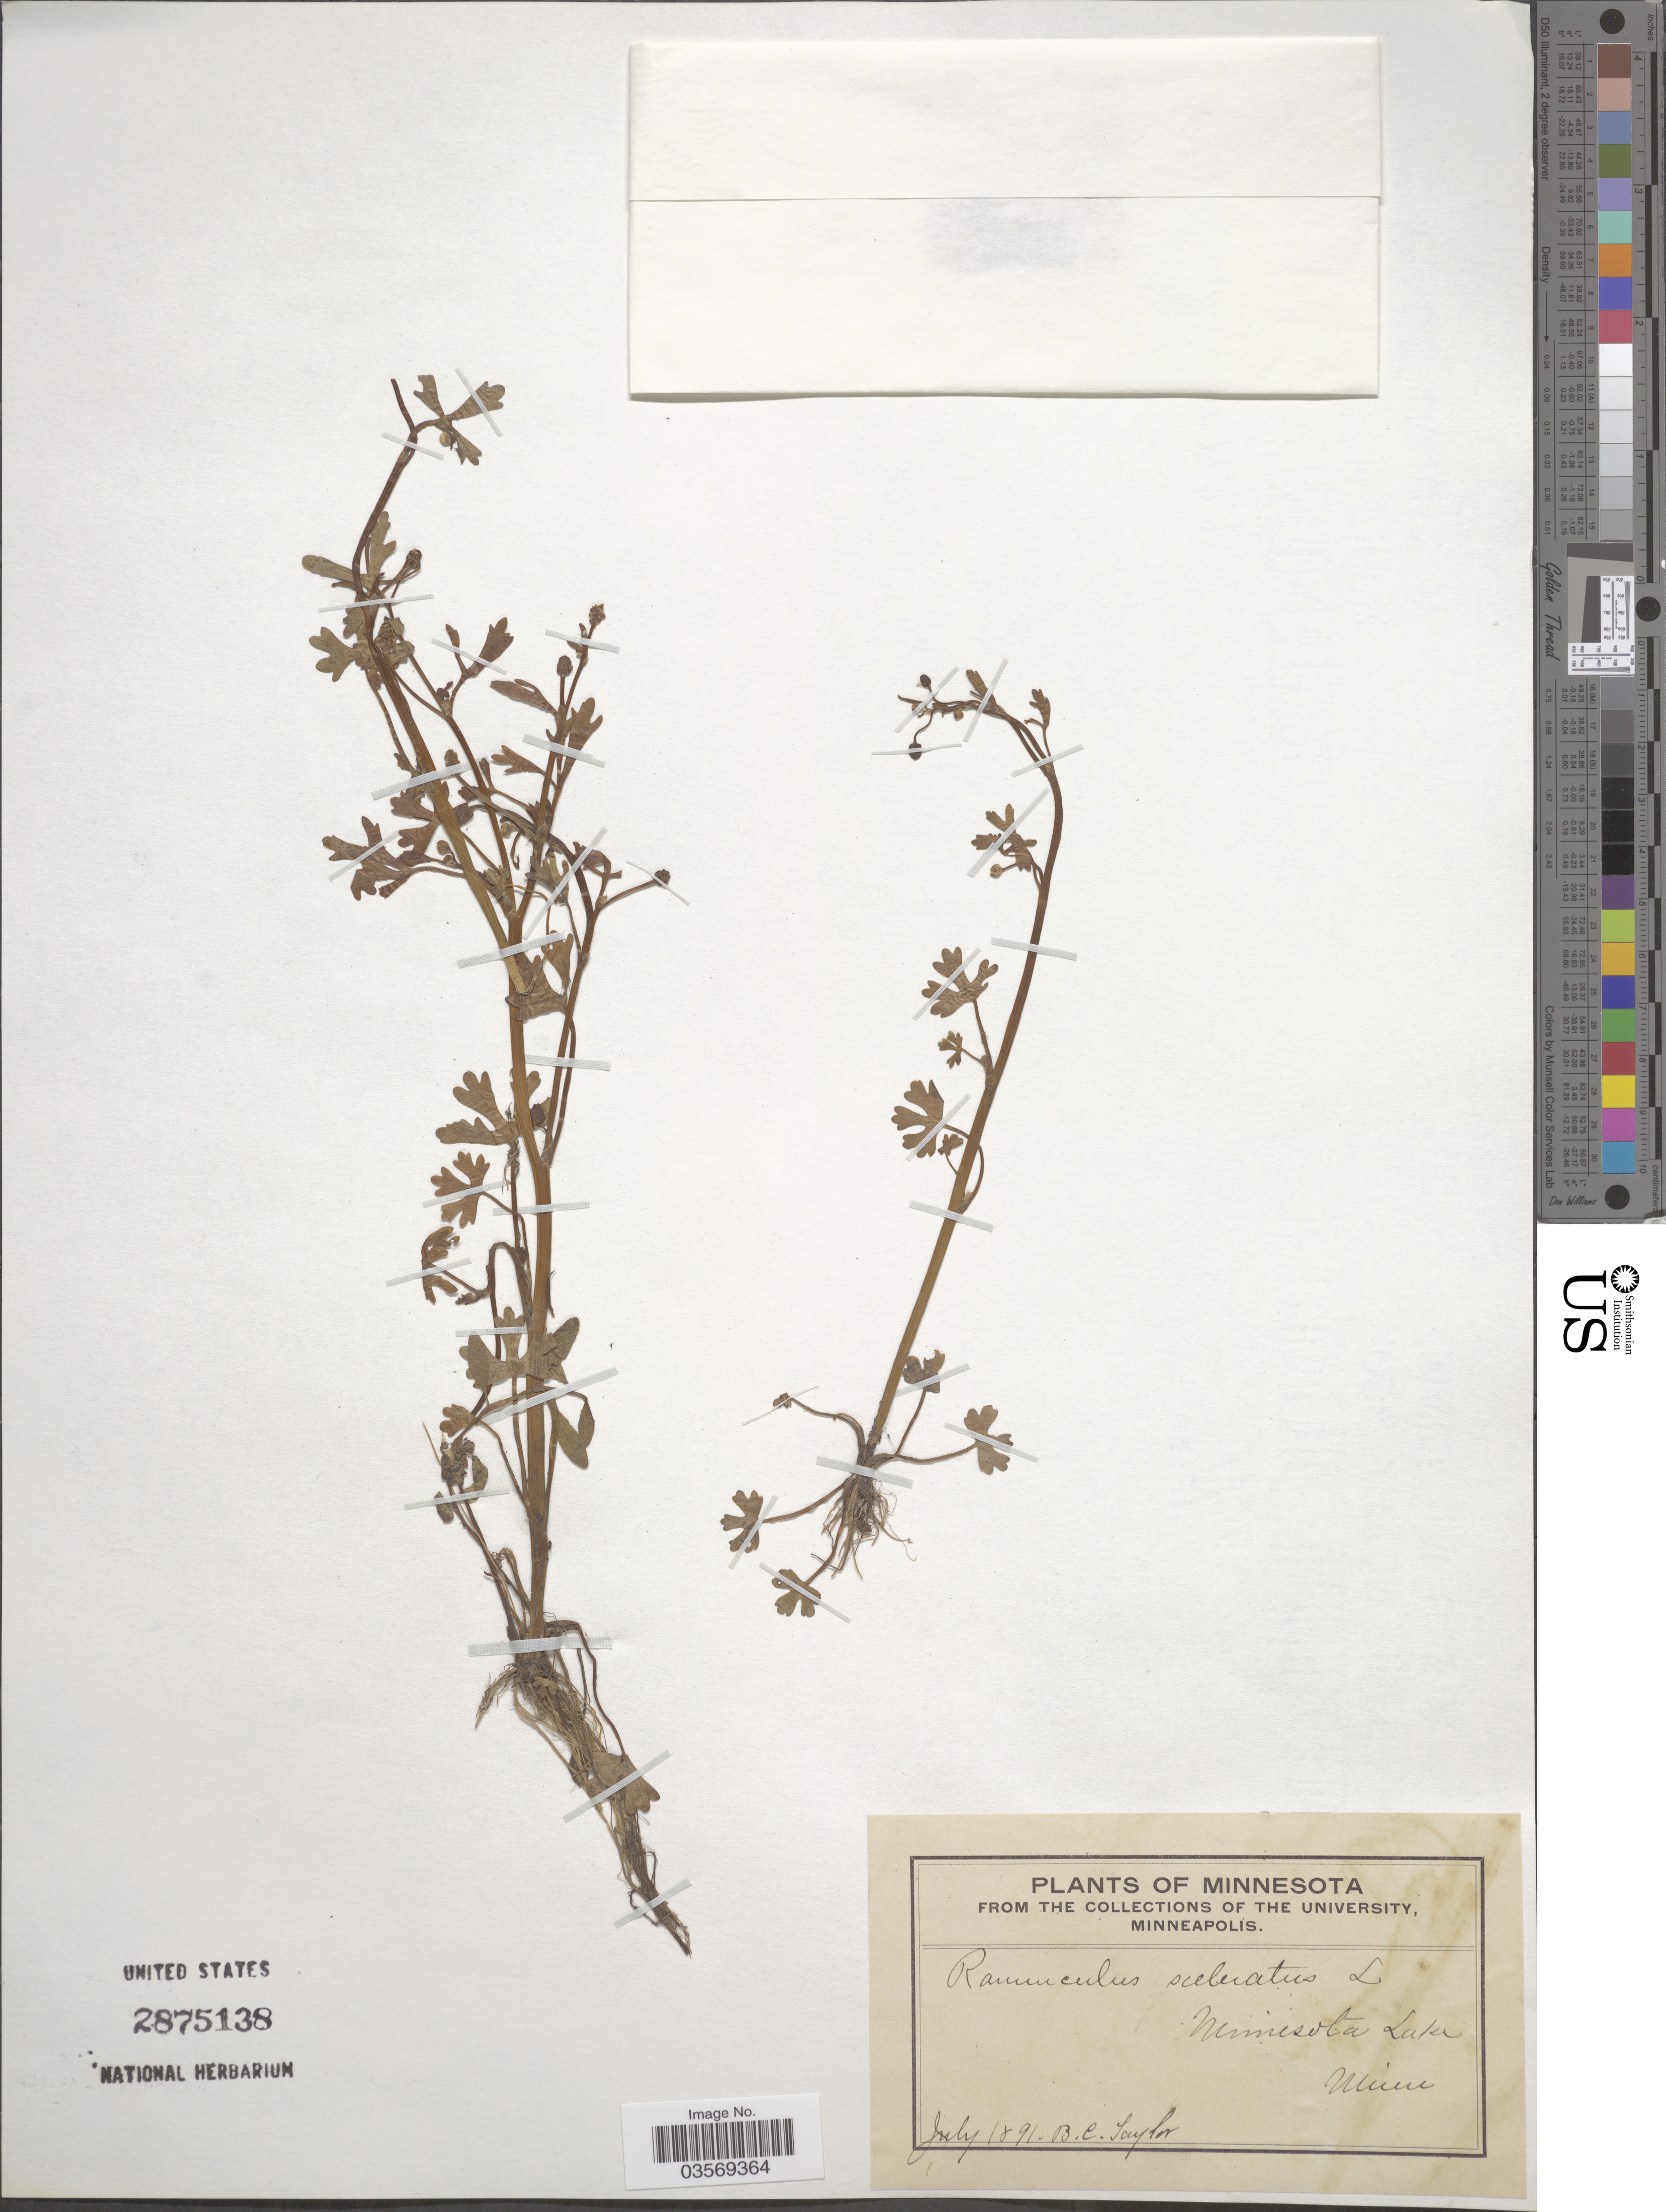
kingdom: Plantae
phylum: Tracheophyta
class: Magnoliopsida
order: Ranunculales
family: Ranunculaceae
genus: Ranunculus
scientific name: Ranunculus sceleratus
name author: L.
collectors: B. C. Taylor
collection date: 1891-07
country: United States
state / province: Minnesota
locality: Minnesota Lake.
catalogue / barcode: US 2875138